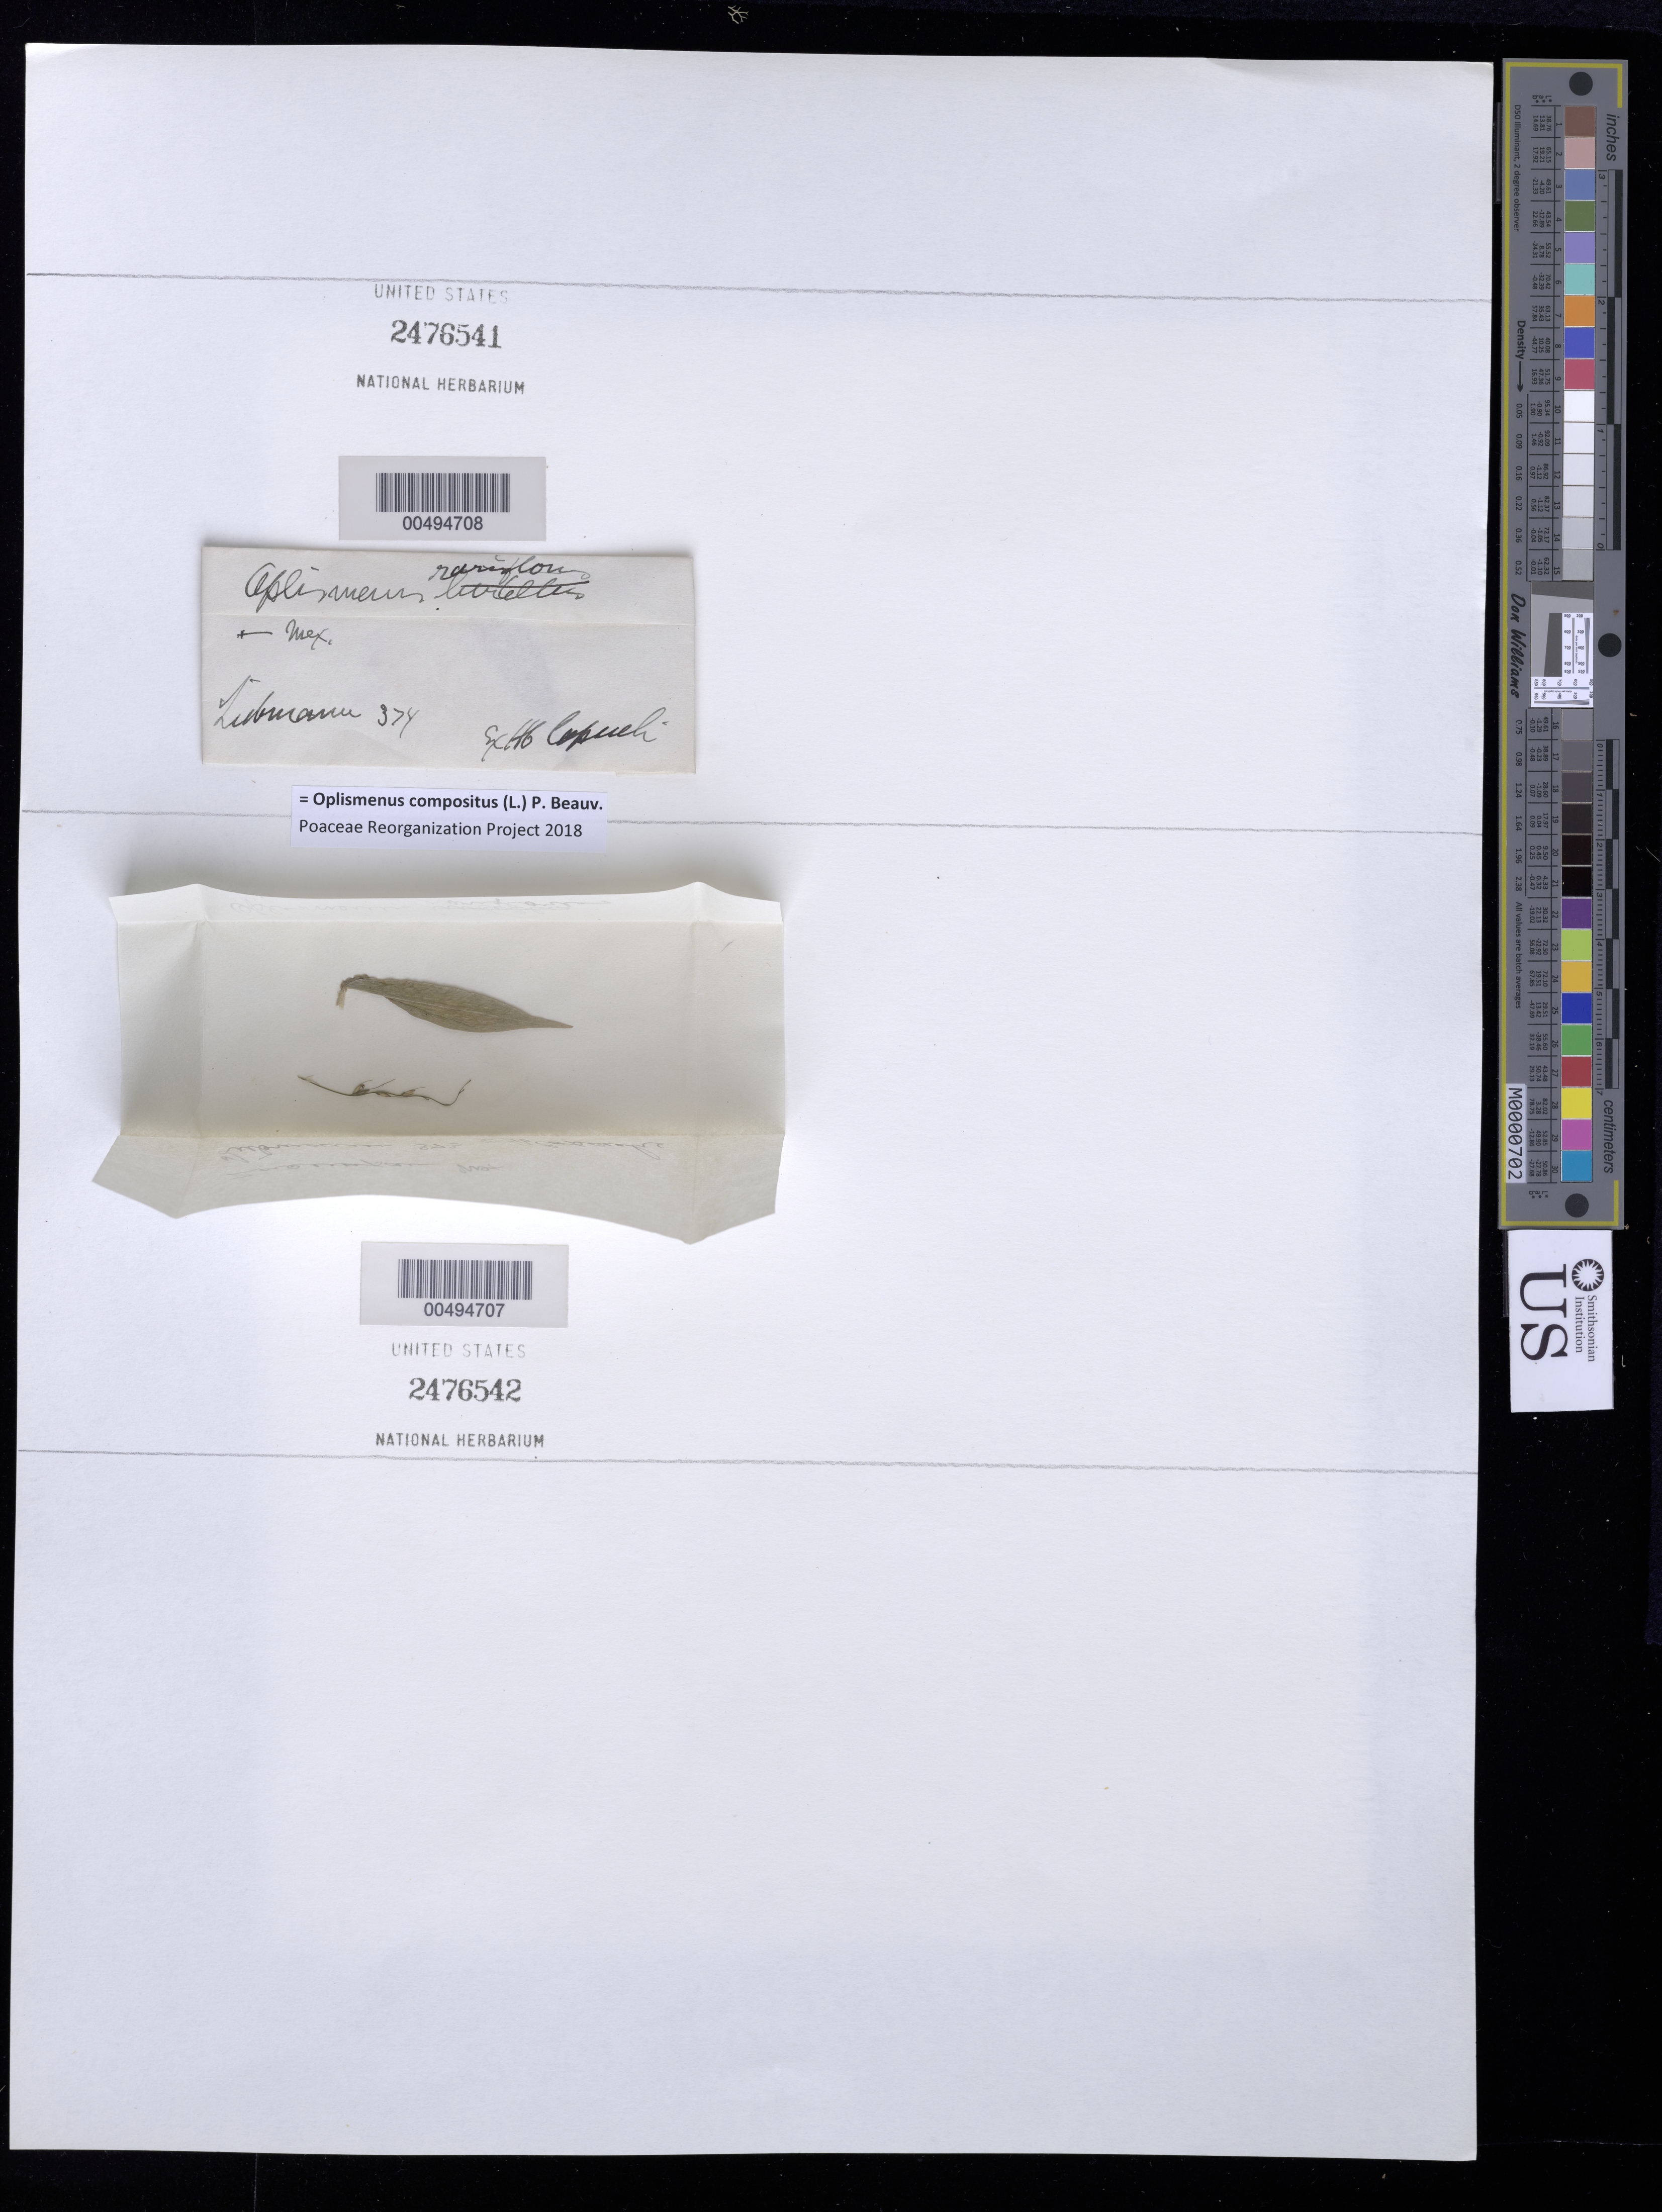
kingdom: Plantae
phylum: Tracheophyta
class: Liliopsida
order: Poales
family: Poaceae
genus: Oplismenus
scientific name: Oplismenus compositus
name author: (L.) P. Beauv.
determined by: Poaceae Reorganization Project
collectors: F. M. Liebmann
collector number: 373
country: Mexico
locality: Zacuapan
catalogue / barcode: US 2476542